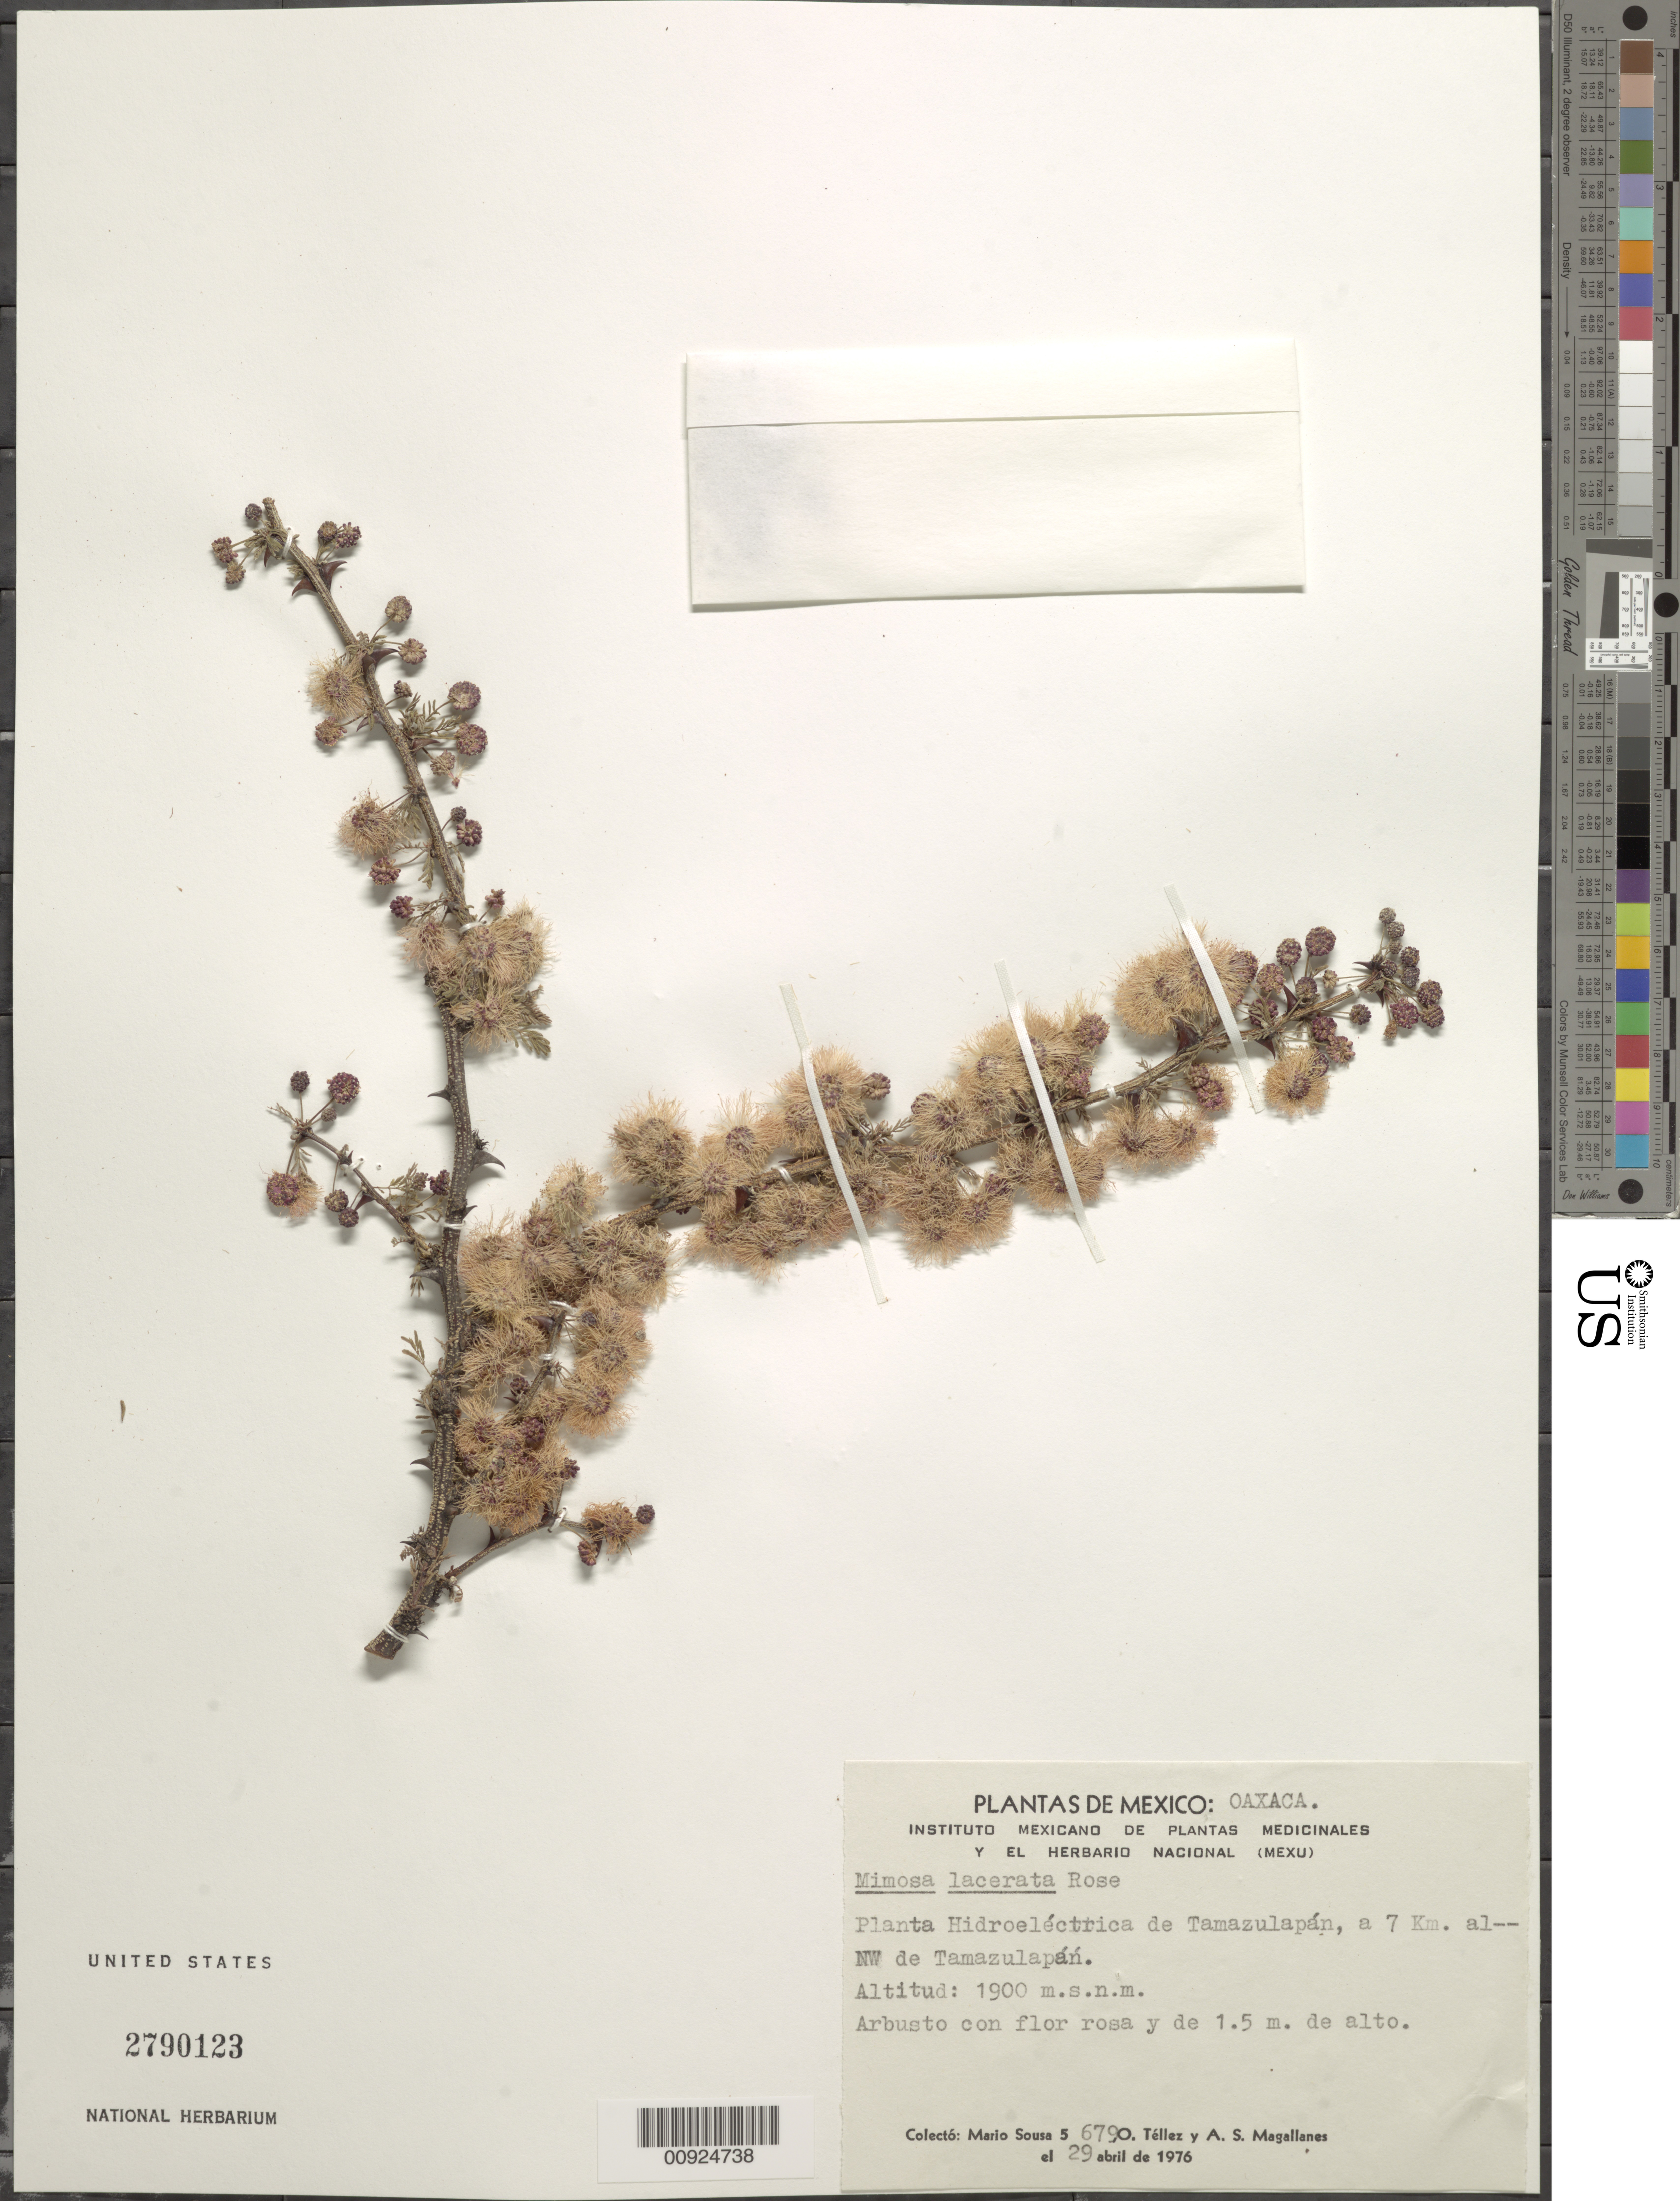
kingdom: Plantae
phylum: Tracheophyta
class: Magnoliopsida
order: Fabales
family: Fabaceae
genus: Mimosa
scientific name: Mimosa lacerata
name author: Rose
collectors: M. Sousa S., O. Téllez V. & A. Magallanes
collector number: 5679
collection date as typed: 29 Apr 1976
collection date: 1976-04-29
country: Mexico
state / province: Oaxaca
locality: Planta Hidroeléctrica de Tamazulapán, a 7 km. al NW de Tamazulapán.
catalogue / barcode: US 2790123